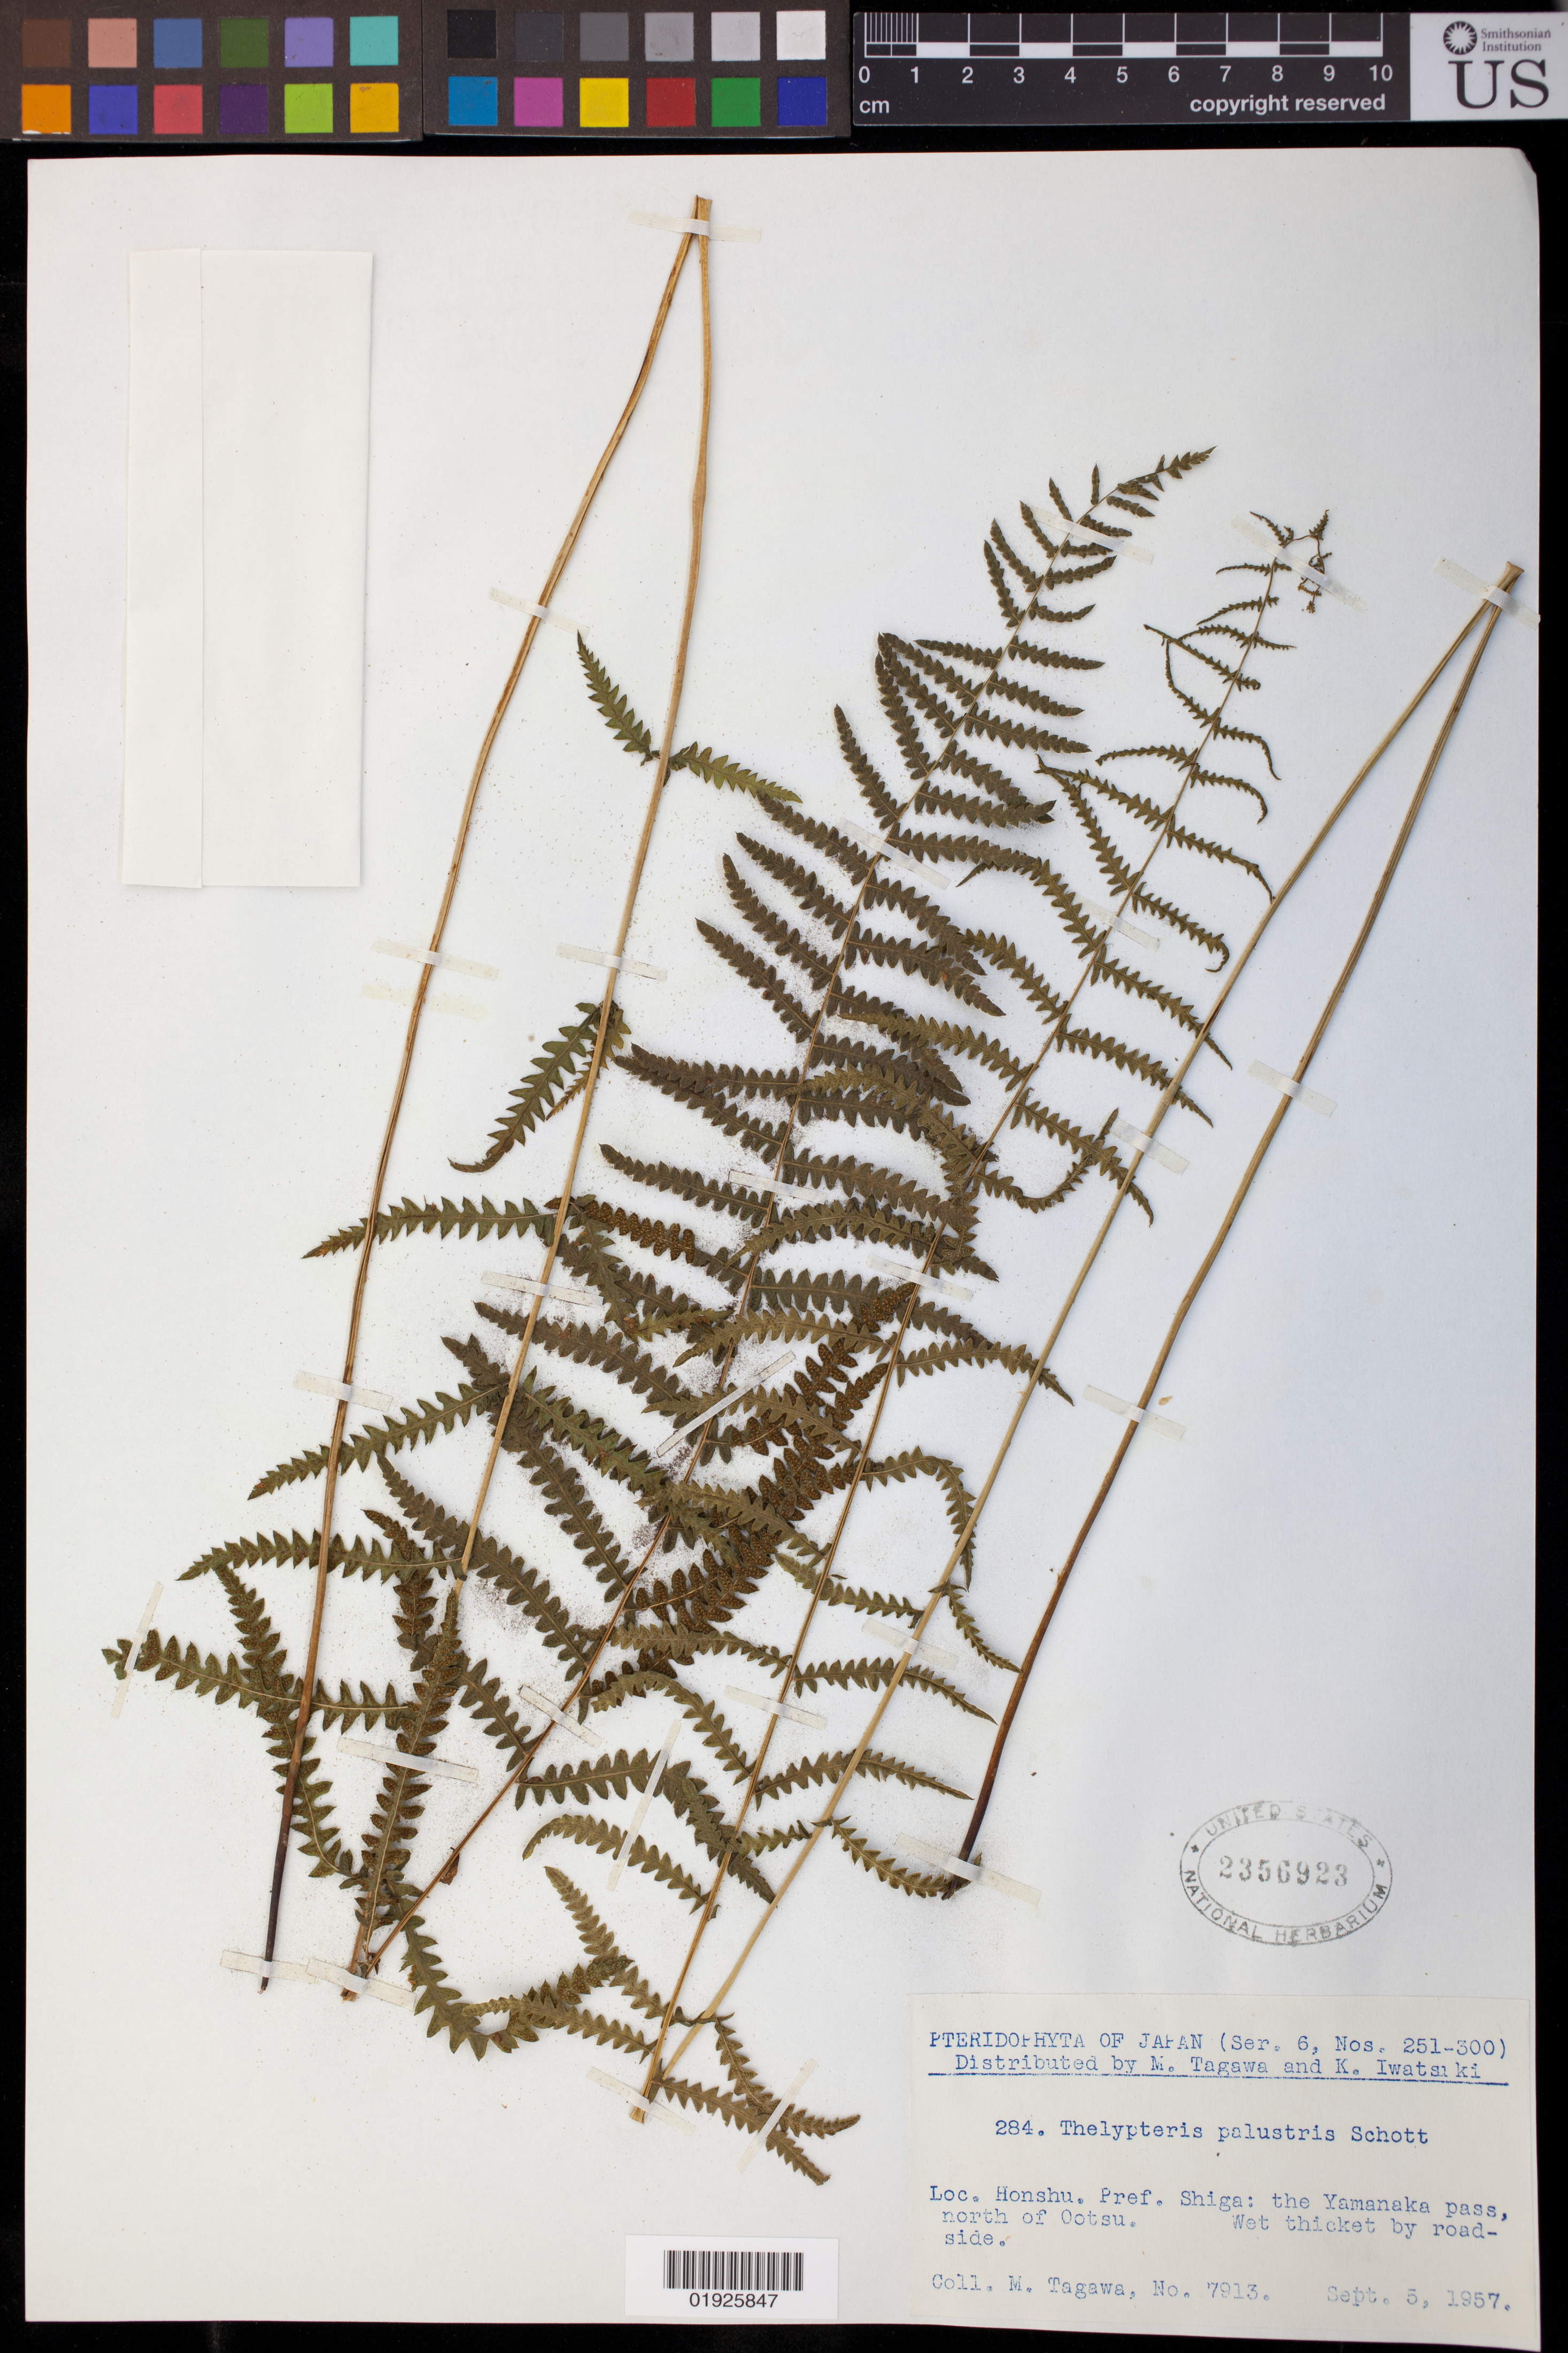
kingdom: Plantae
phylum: Tracheophyta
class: Polypodiopsida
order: Polypodiales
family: Thelypteridaceae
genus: Thelypteris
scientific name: Thelypteris palustris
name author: (Salisb.) Schott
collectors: M. Tagawa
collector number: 7913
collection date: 1957-09-05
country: Japan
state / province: Siga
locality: Loc. Honshu. Pref. Shiga: the Yamanaka pass, north of Ootsu.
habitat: Wet thicket by roadside.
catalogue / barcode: US 2356923